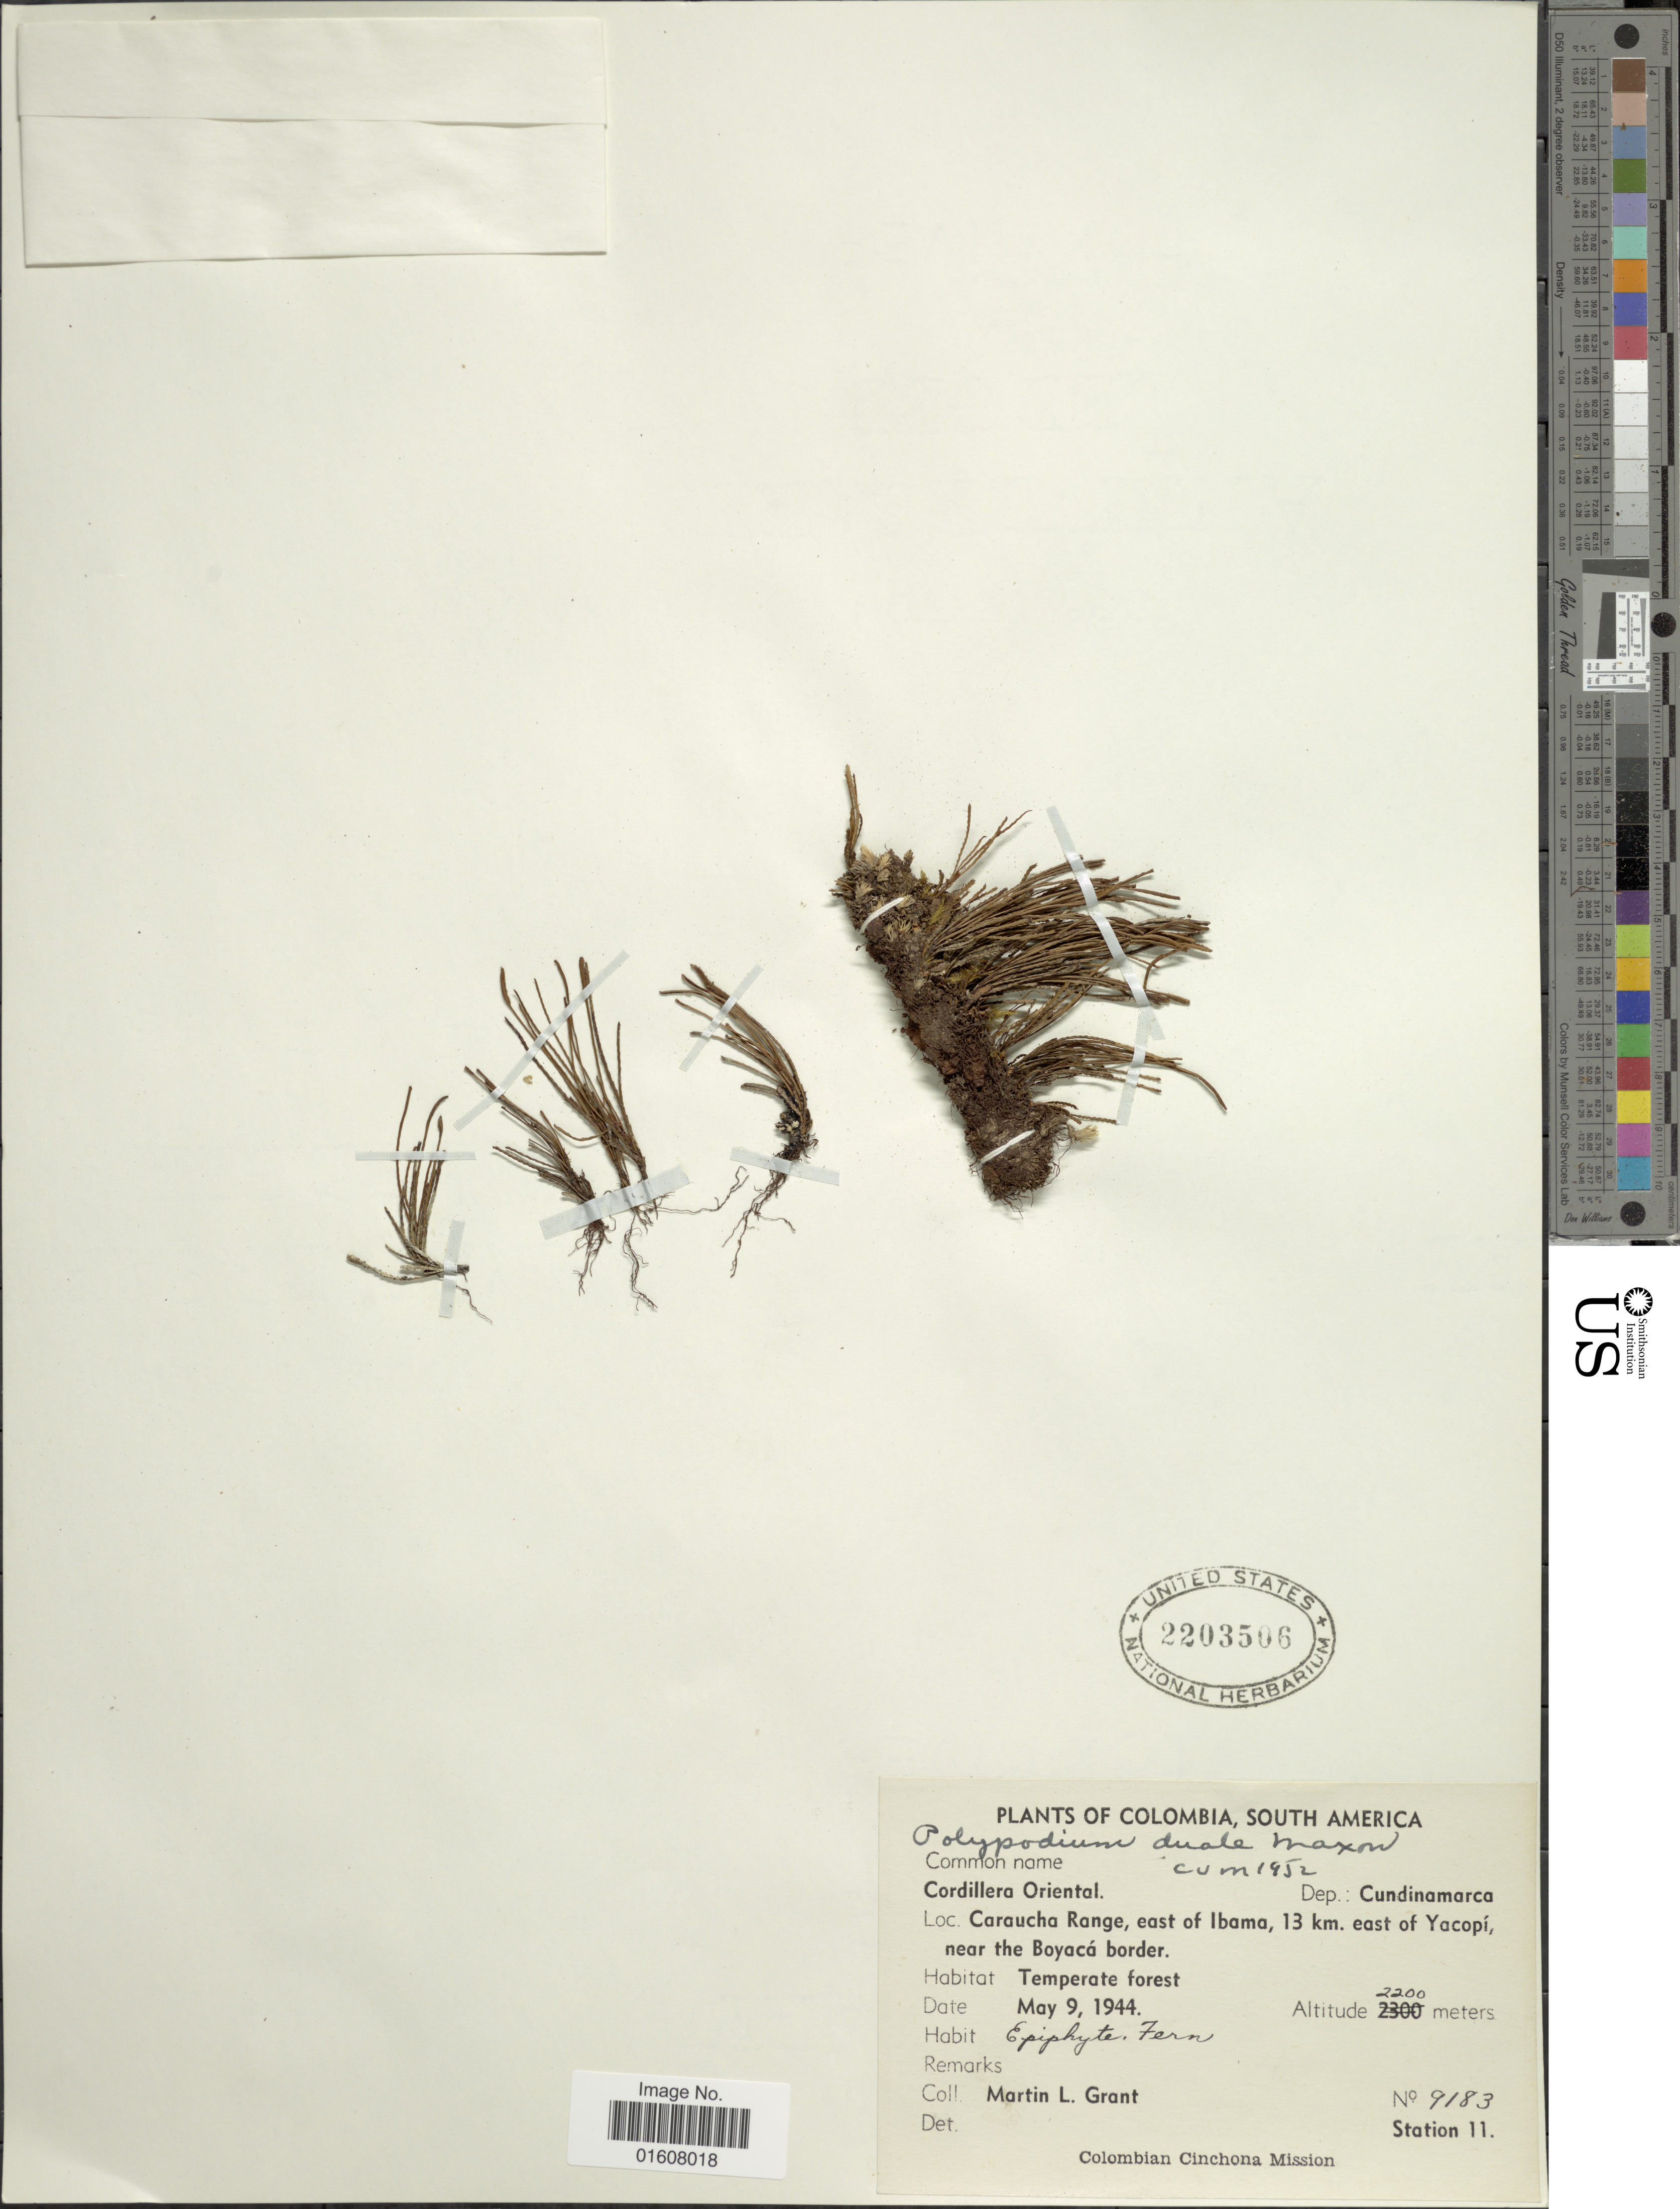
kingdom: Plantae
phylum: Tracheophyta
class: Polypodiopsida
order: Polypodiales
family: Polypodiaceae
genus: Cochlidium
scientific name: Cochlidium serrulatum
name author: (Sw.) L.E. Bishop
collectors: M. L. Grant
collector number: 9183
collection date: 1944-05-09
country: Colombia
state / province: Cundinamarca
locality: Cordillera Oriental. Caraucha Range, east of Ibama, 13 km. east of Yacopí, near the Boyacá border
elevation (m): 2200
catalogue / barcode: US 2203506